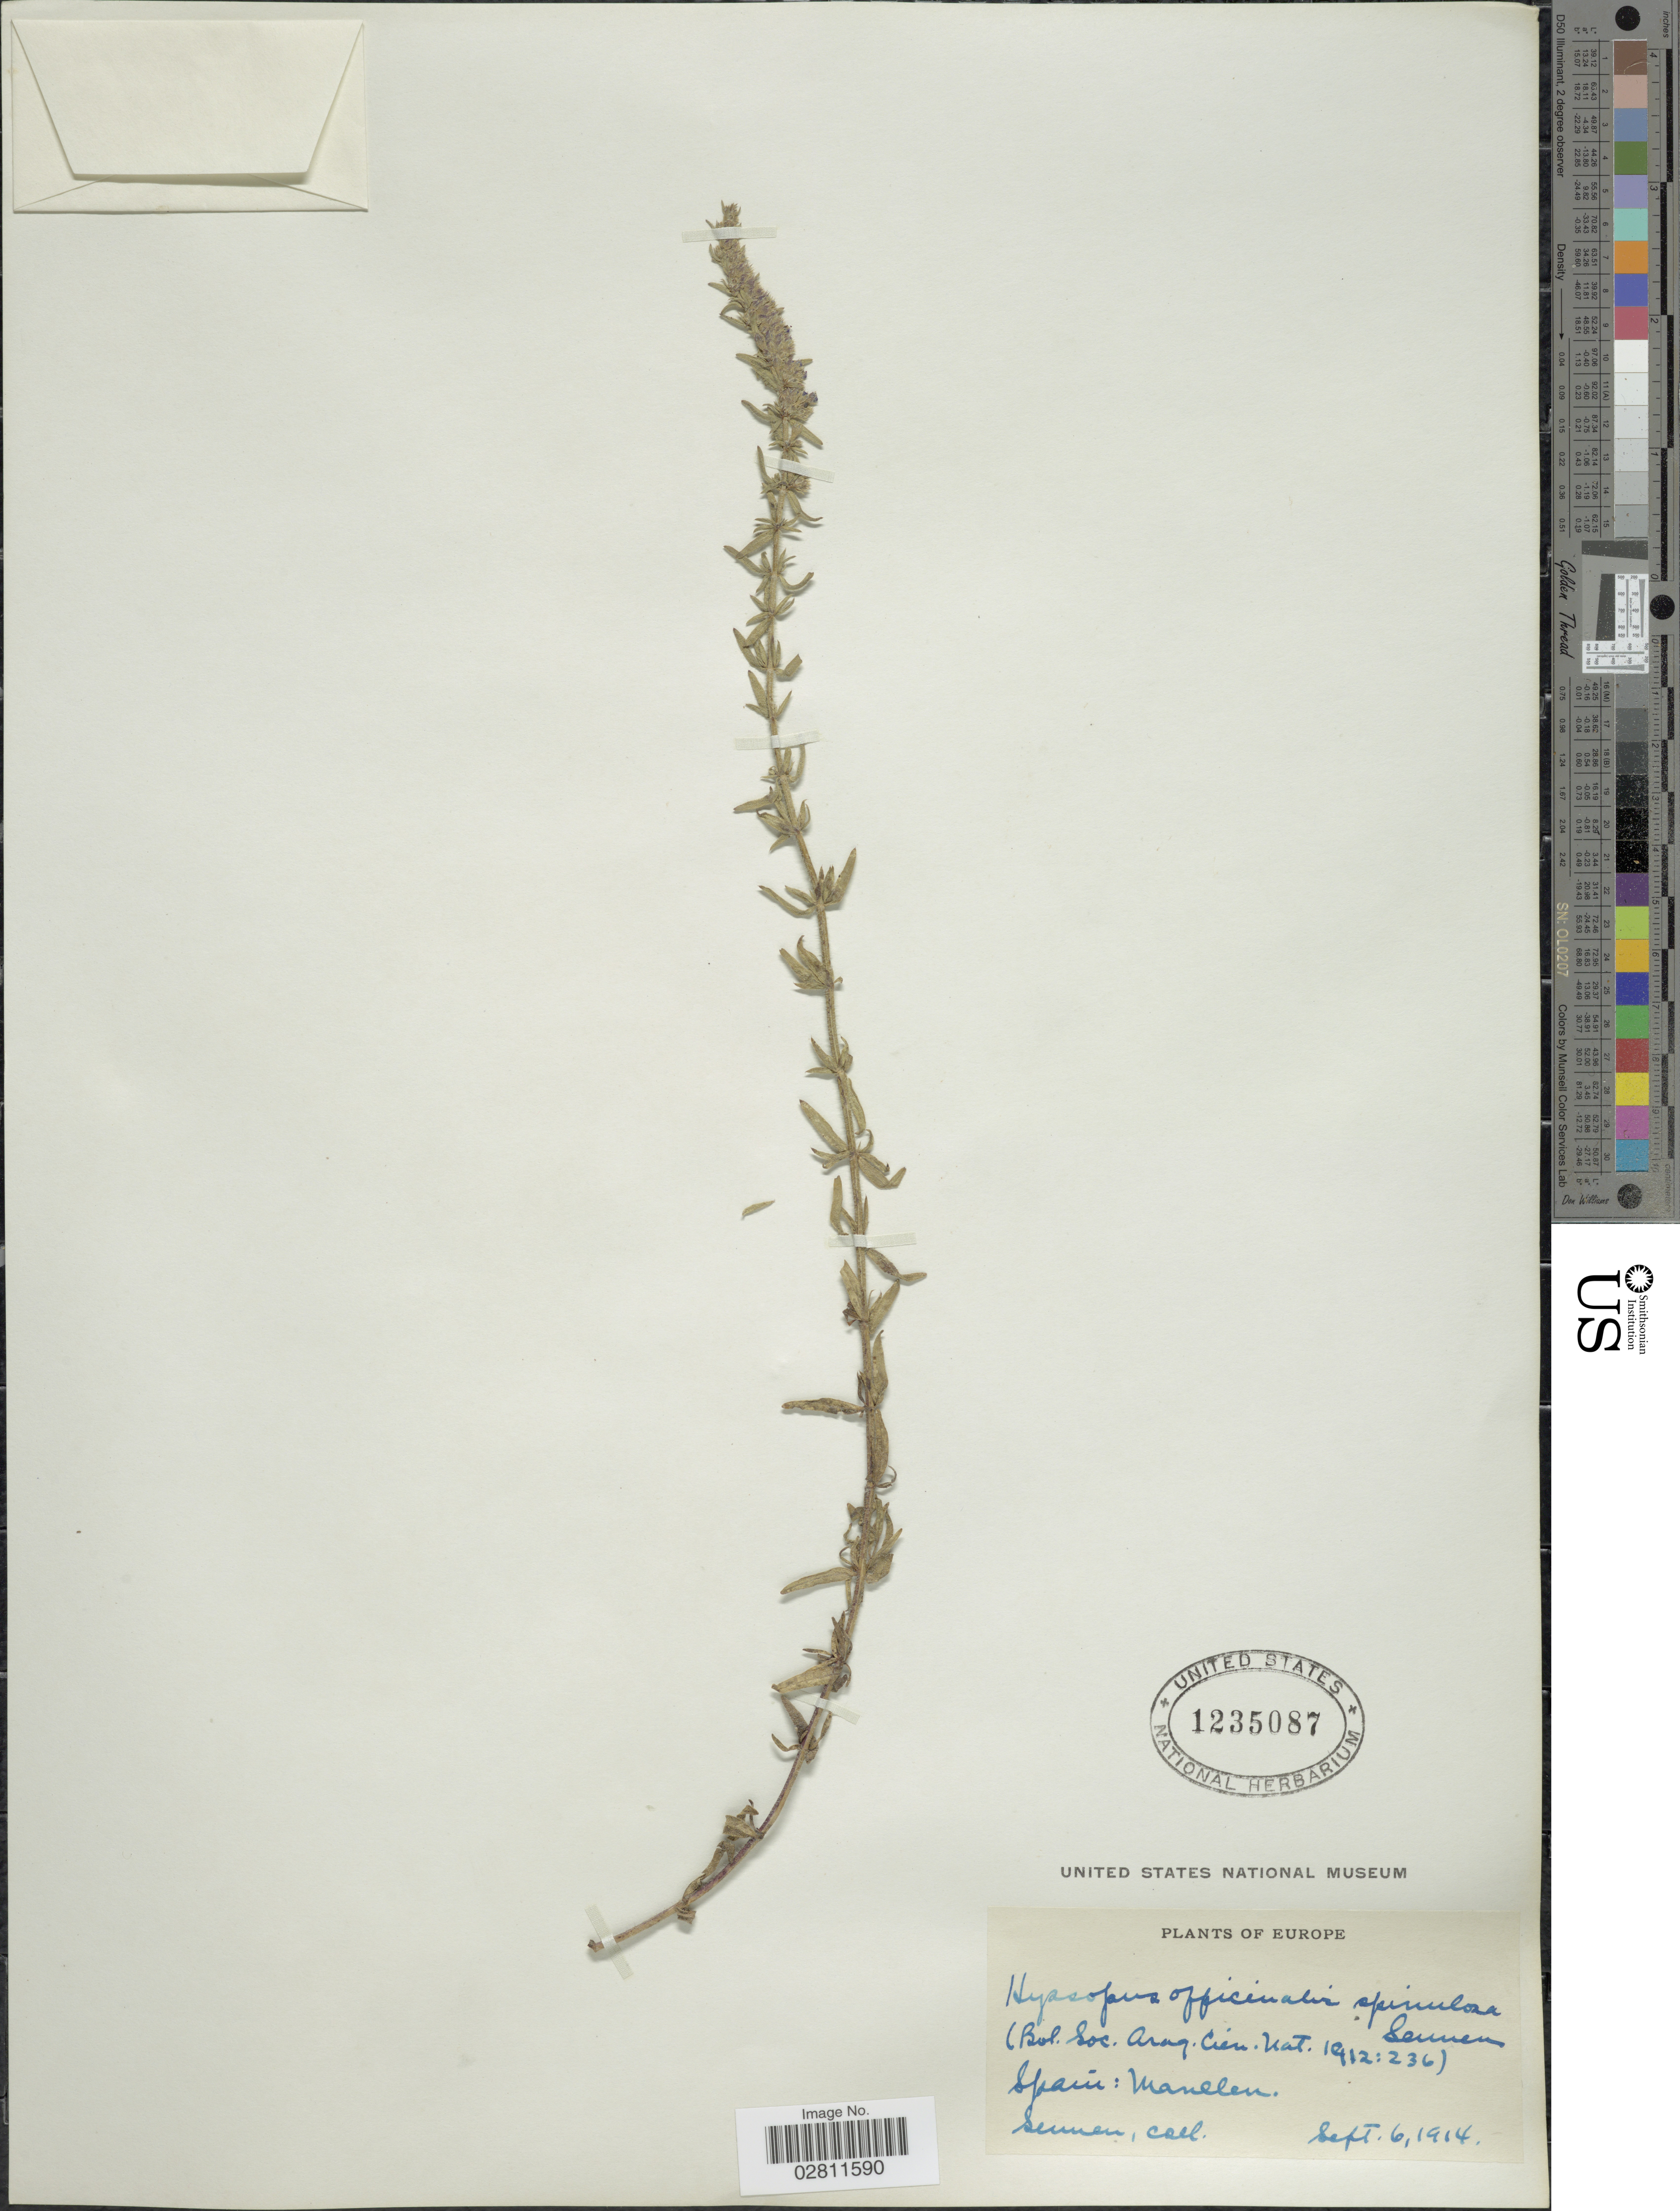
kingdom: Plantae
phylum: Tracheophyta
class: Magnoliopsida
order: Lamiales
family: Lamiaceae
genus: Hyssopus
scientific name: Hyssopus officinalis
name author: L.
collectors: E. Sennen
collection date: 1914-09-06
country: Spain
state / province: Catalunya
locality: Europe. Manlleu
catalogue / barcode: US 1235087